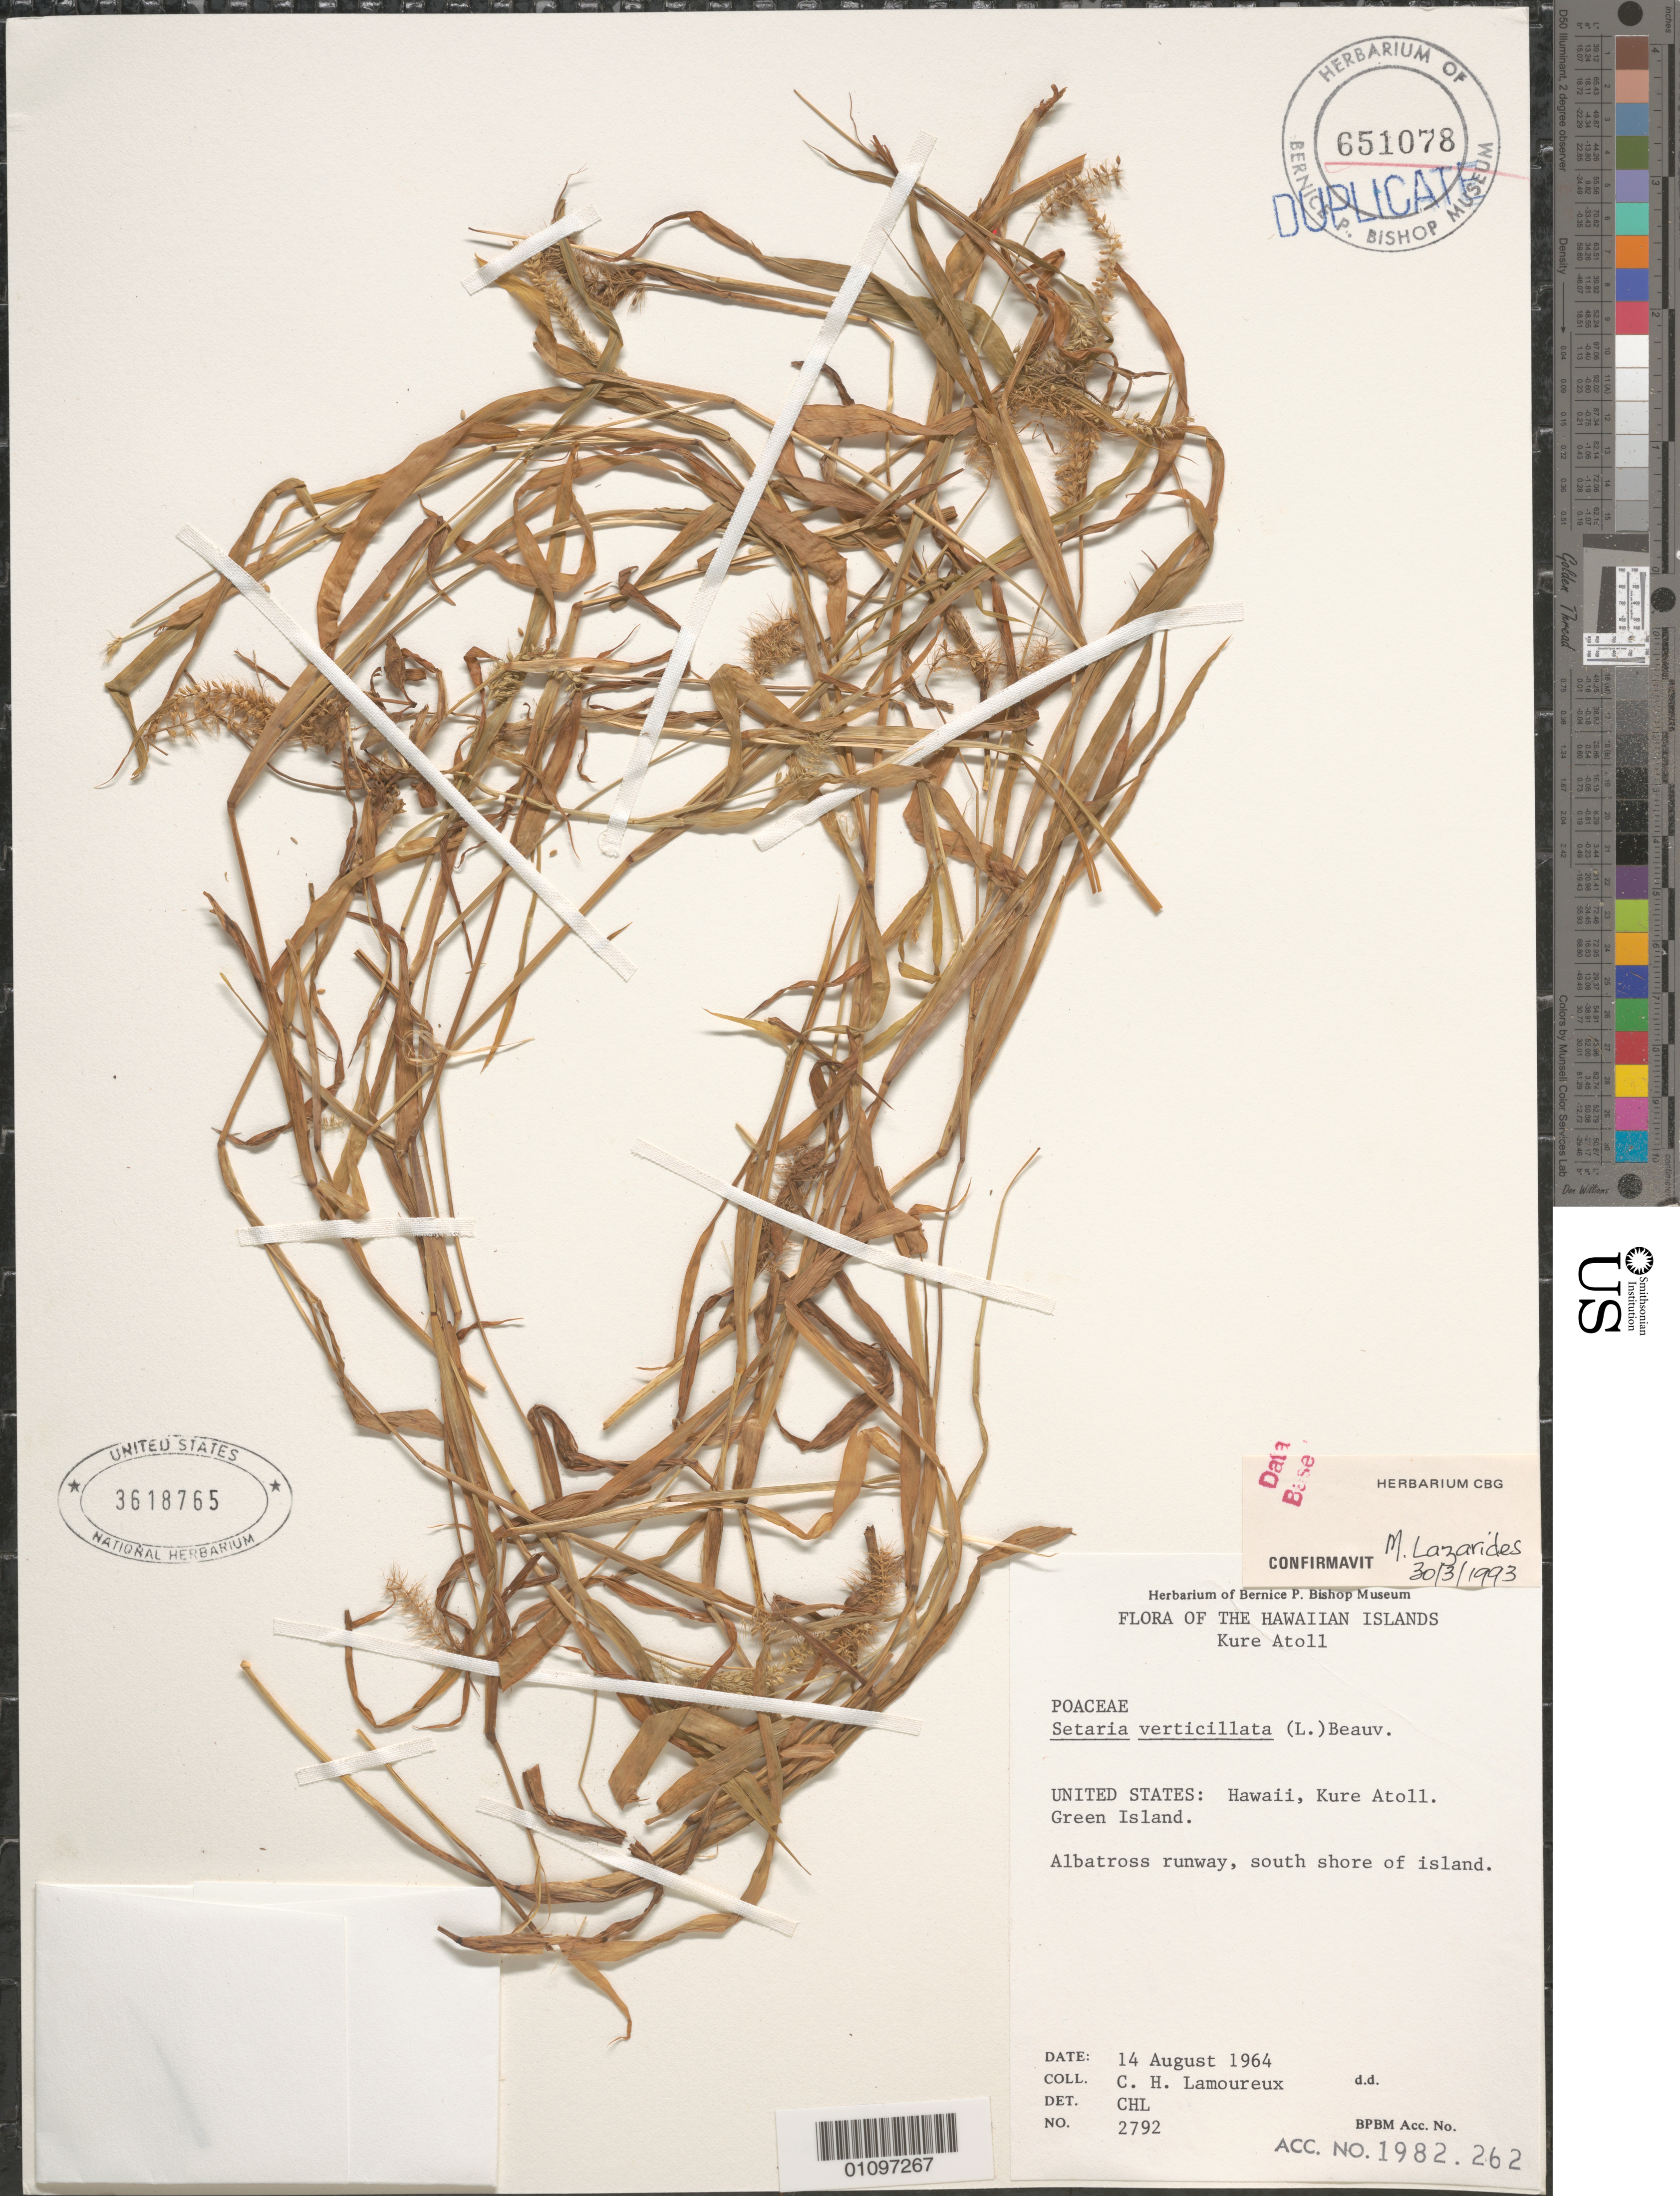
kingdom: Plantae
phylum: Tracheophyta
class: Liliopsida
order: Poales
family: Poaceae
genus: Setaria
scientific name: Setaria adhaerens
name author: (Forssk.) Chiov.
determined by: Wagner, W. L., (BOT), Smithsonian Institution - National Museum of Natural History (UNITED STATES)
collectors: C. H. Lamoureux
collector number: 2792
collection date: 1964-08-14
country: United States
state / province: Hawaii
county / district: Honolulu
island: Kure Atoll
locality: Green Island, Albatross runway, south shore of island.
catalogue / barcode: US 3618765